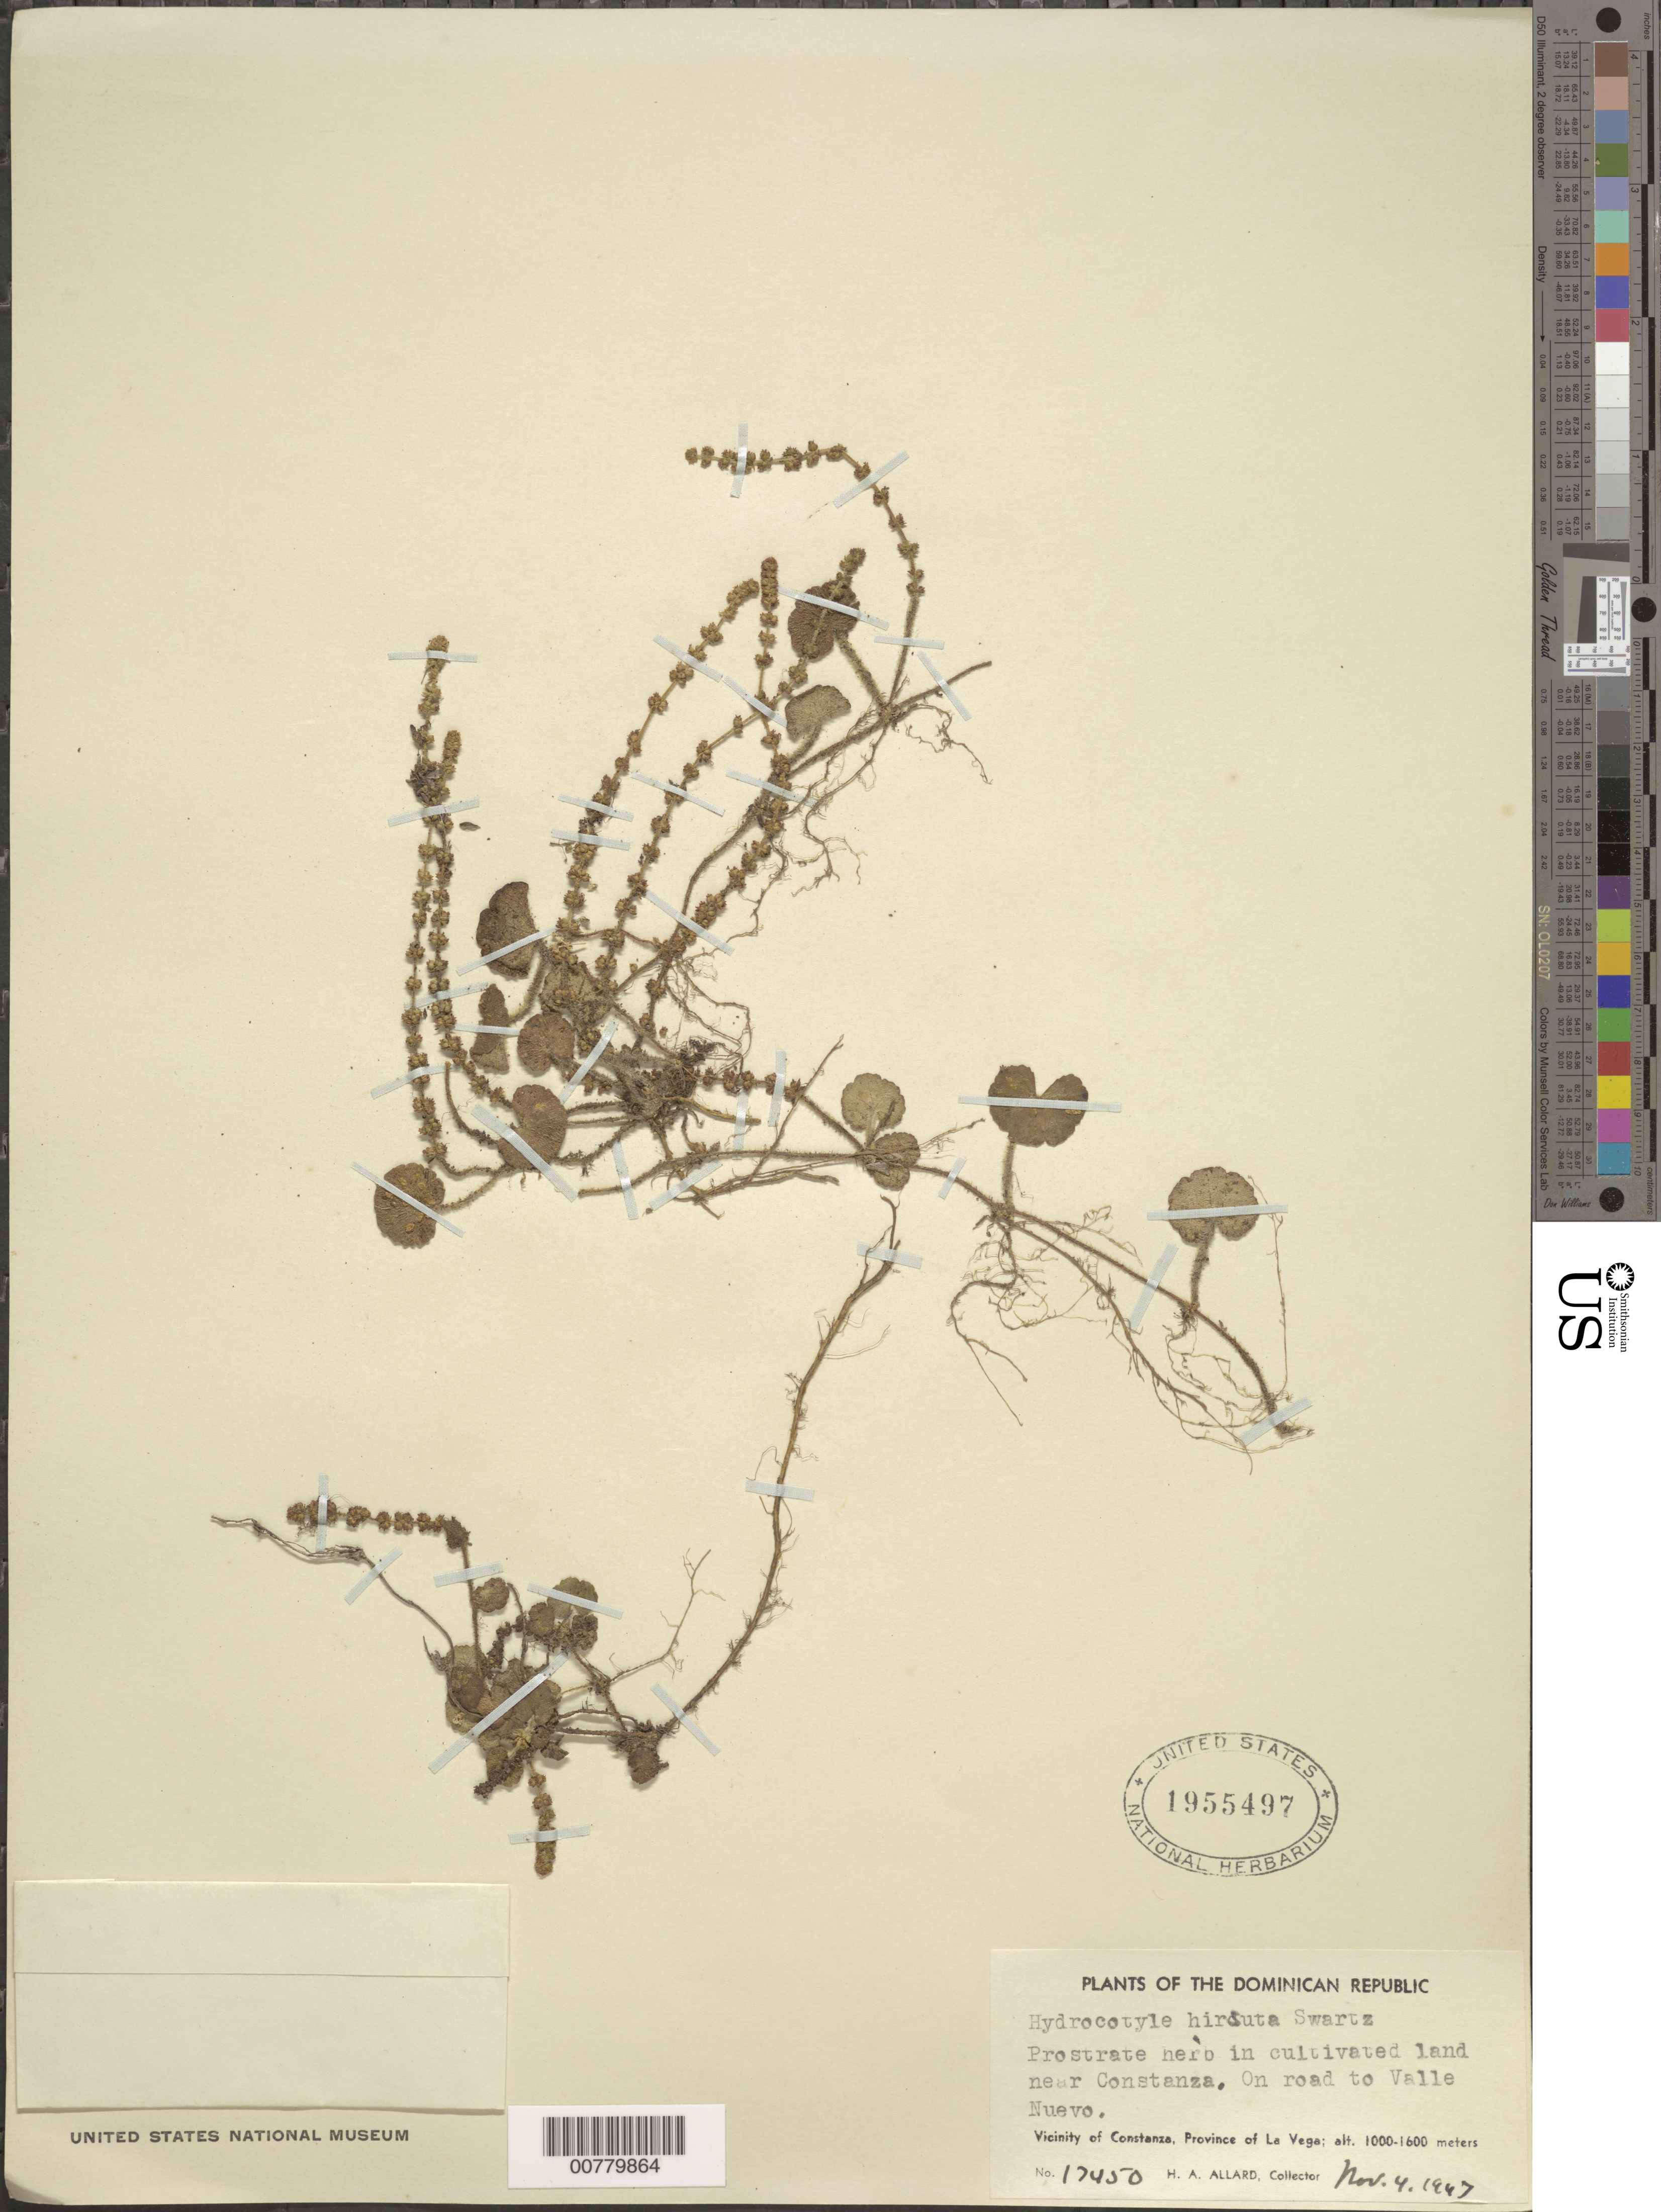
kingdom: Plantae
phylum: Tracheophyta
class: Magnoliopsida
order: Apiales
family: Araliaceae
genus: Hydrocotyle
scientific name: Hydrocotyle hirsuta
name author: Sw.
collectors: H. A. Allard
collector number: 17450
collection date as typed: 04 Nov 1947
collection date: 1947-11-04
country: Dominican Republic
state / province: La Vega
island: Hispaniola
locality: Vicinity of Constanza, near Constanza, on road to Valle Nuevo.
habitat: In cultivated land.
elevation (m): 1000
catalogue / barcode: US 1955497